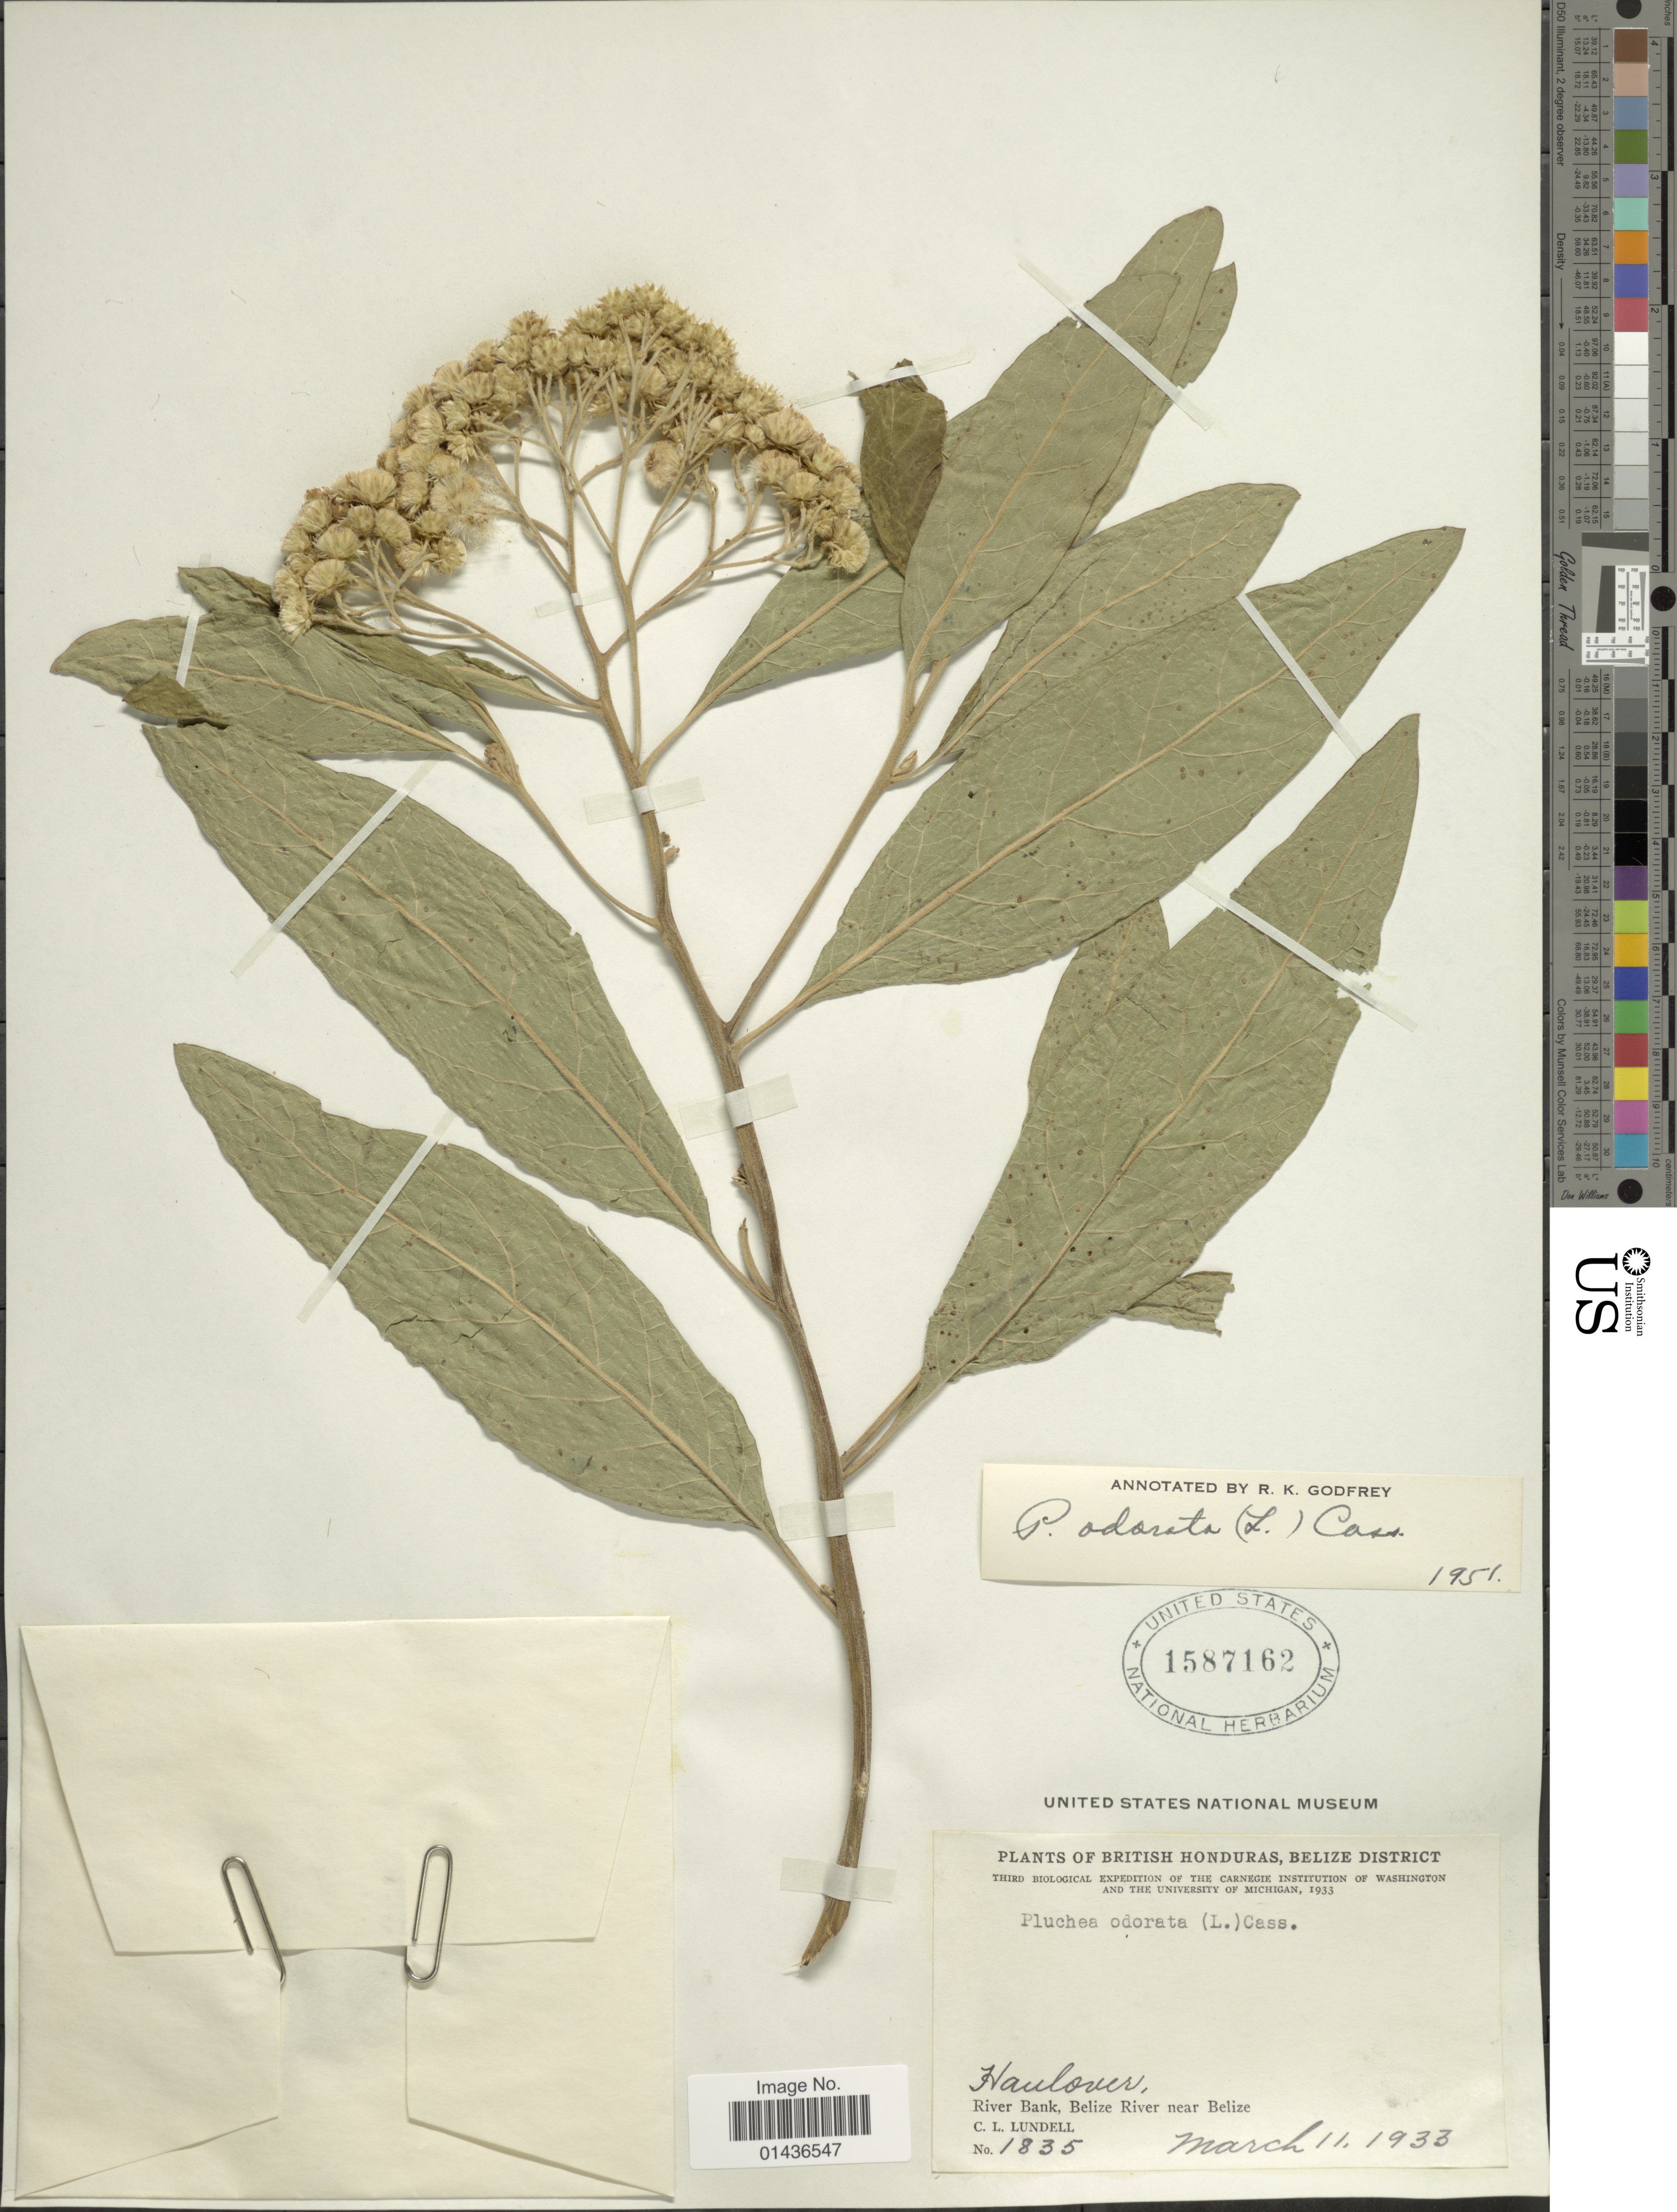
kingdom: Plantae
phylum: Tracheophyta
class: Magnoliopsida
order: Asterales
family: Asteraceae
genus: Pluchea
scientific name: Pluchea carolinensis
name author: (Jacq.) D. Don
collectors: C. L. Lundell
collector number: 1835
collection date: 1933-03-11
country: Belize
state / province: Belize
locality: British Honduras, Haulover, River Bank, Belize River near Belize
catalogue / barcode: US 1587162